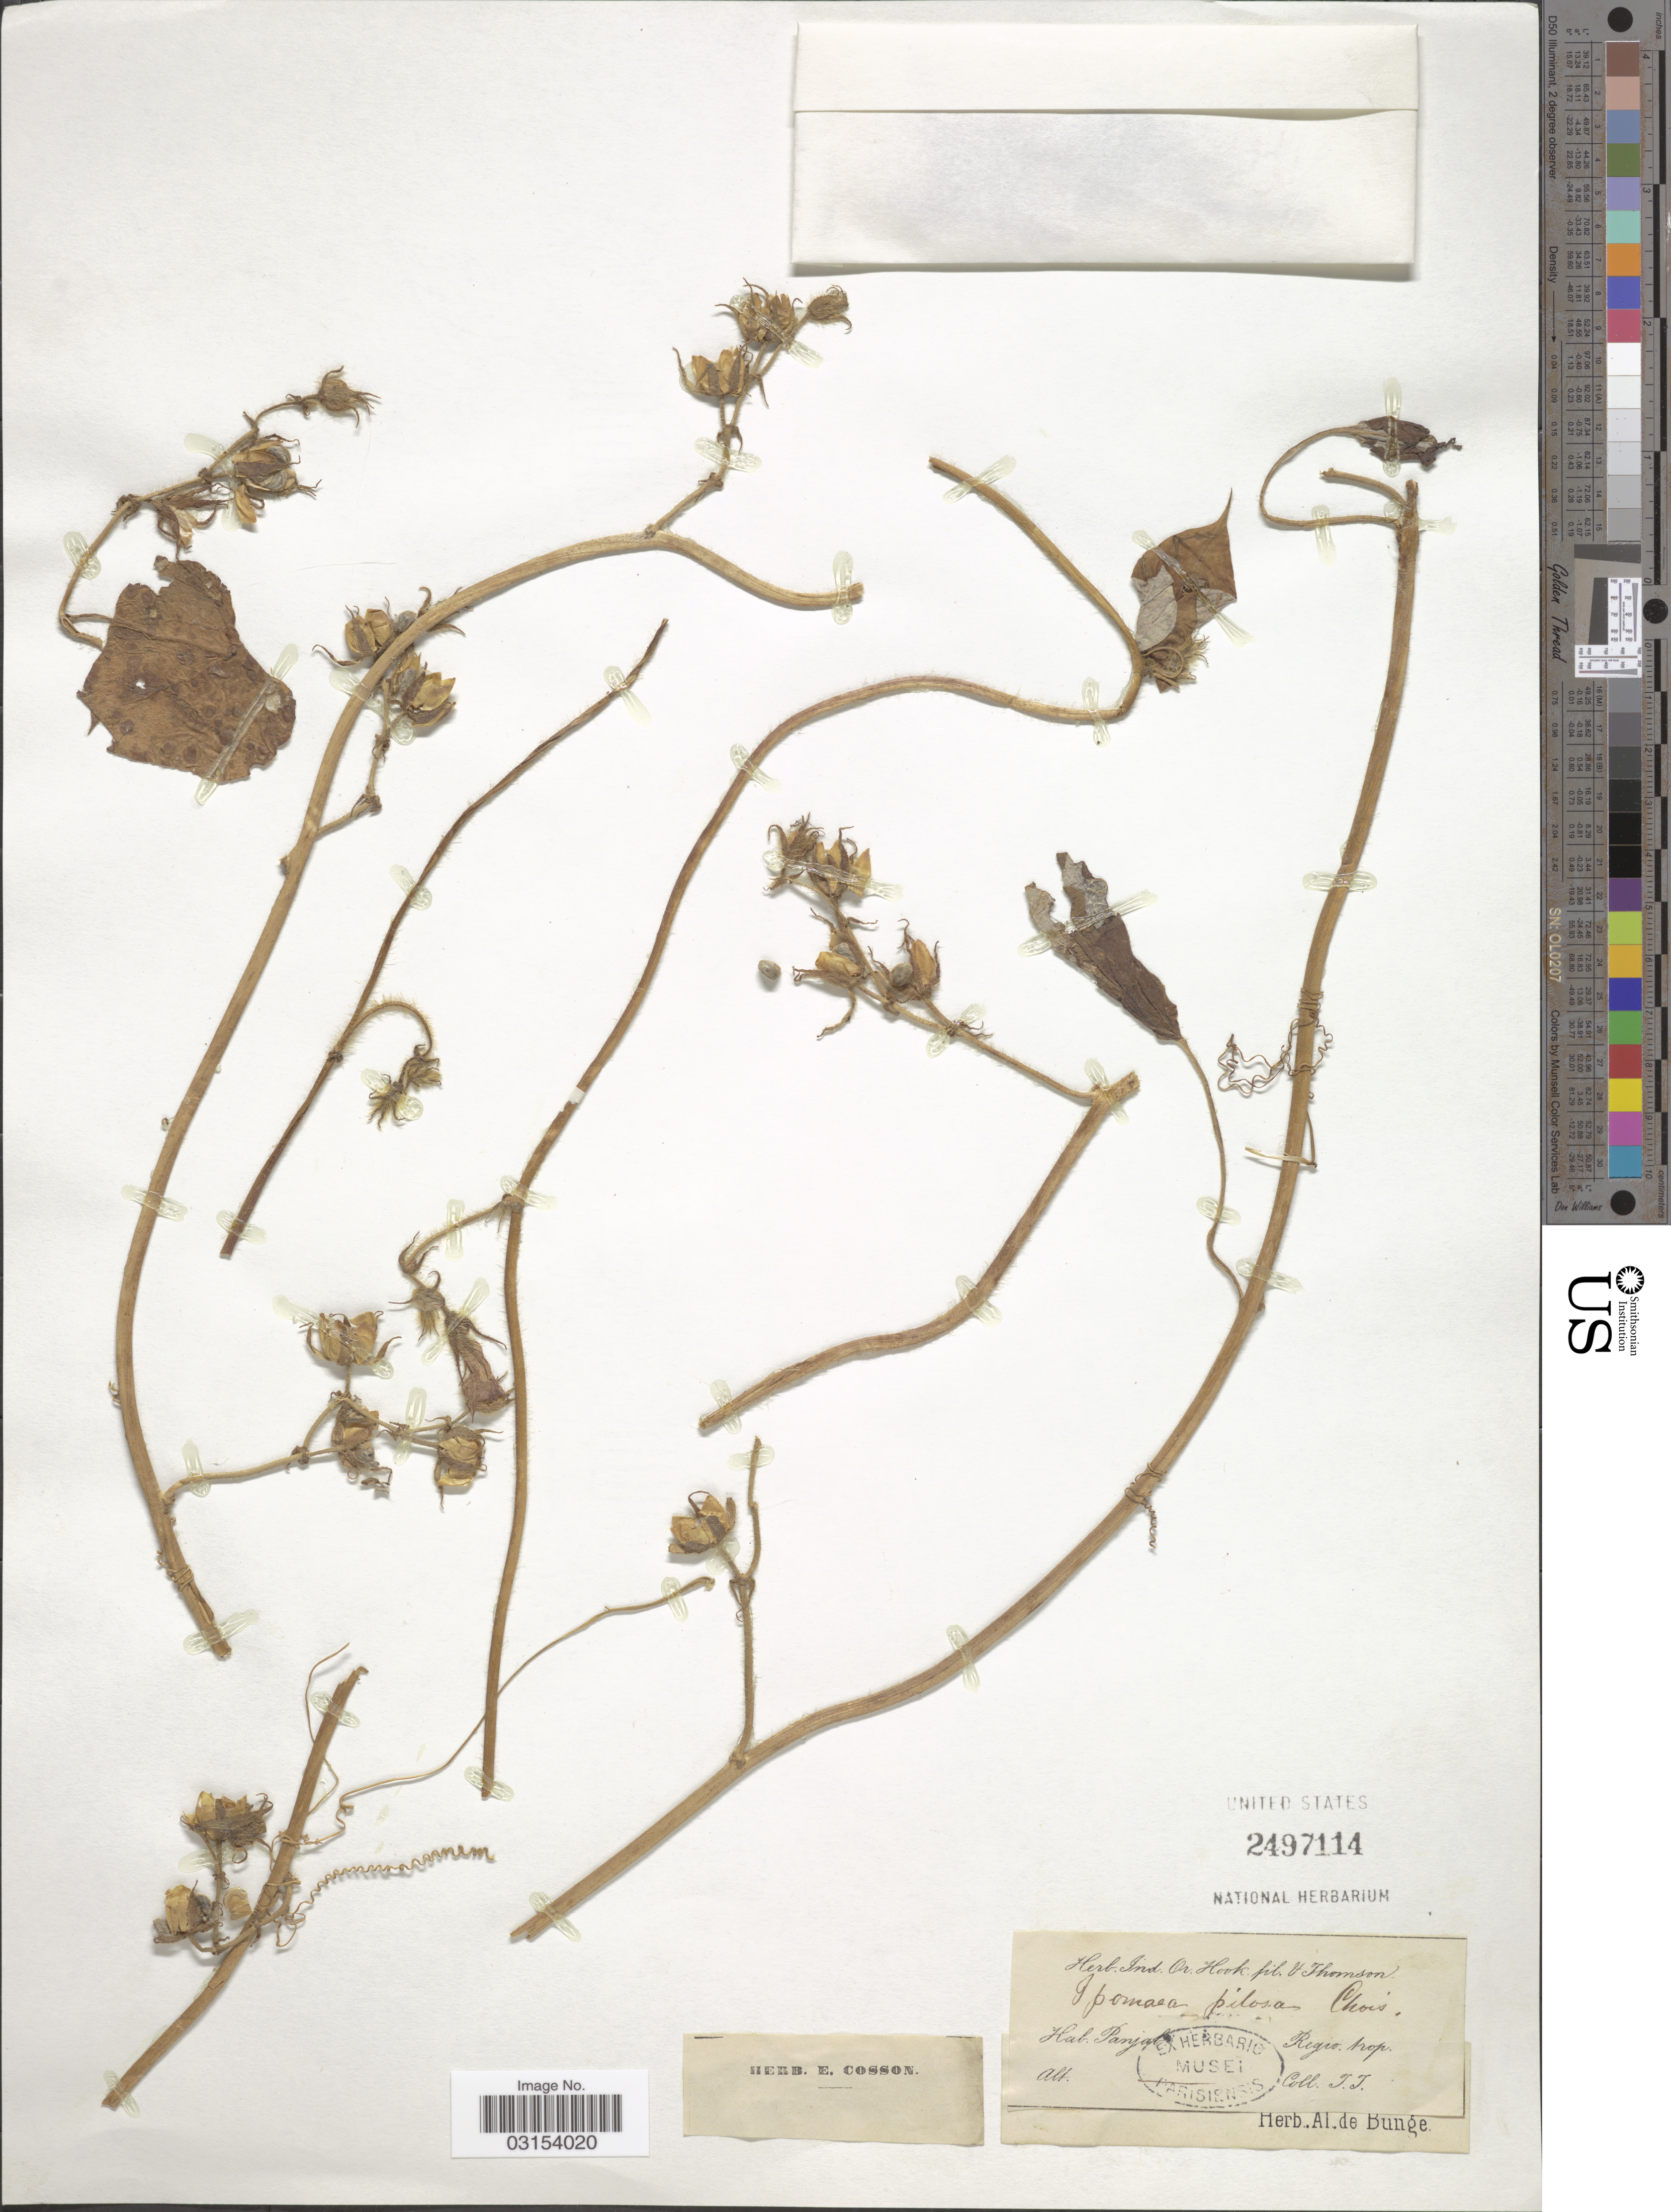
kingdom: Plantae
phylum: Tracheophyta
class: Magnoliopsida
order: Solanales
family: Convolvulaceae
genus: Ipomoea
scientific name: Ipomoea aitonii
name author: Lindl.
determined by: Strong, Mark T., (BOT), Smithsonian Institution - National Museum of Natural History (UNITED STATES)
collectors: T. Thomson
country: India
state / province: Punjab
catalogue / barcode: US 2497114